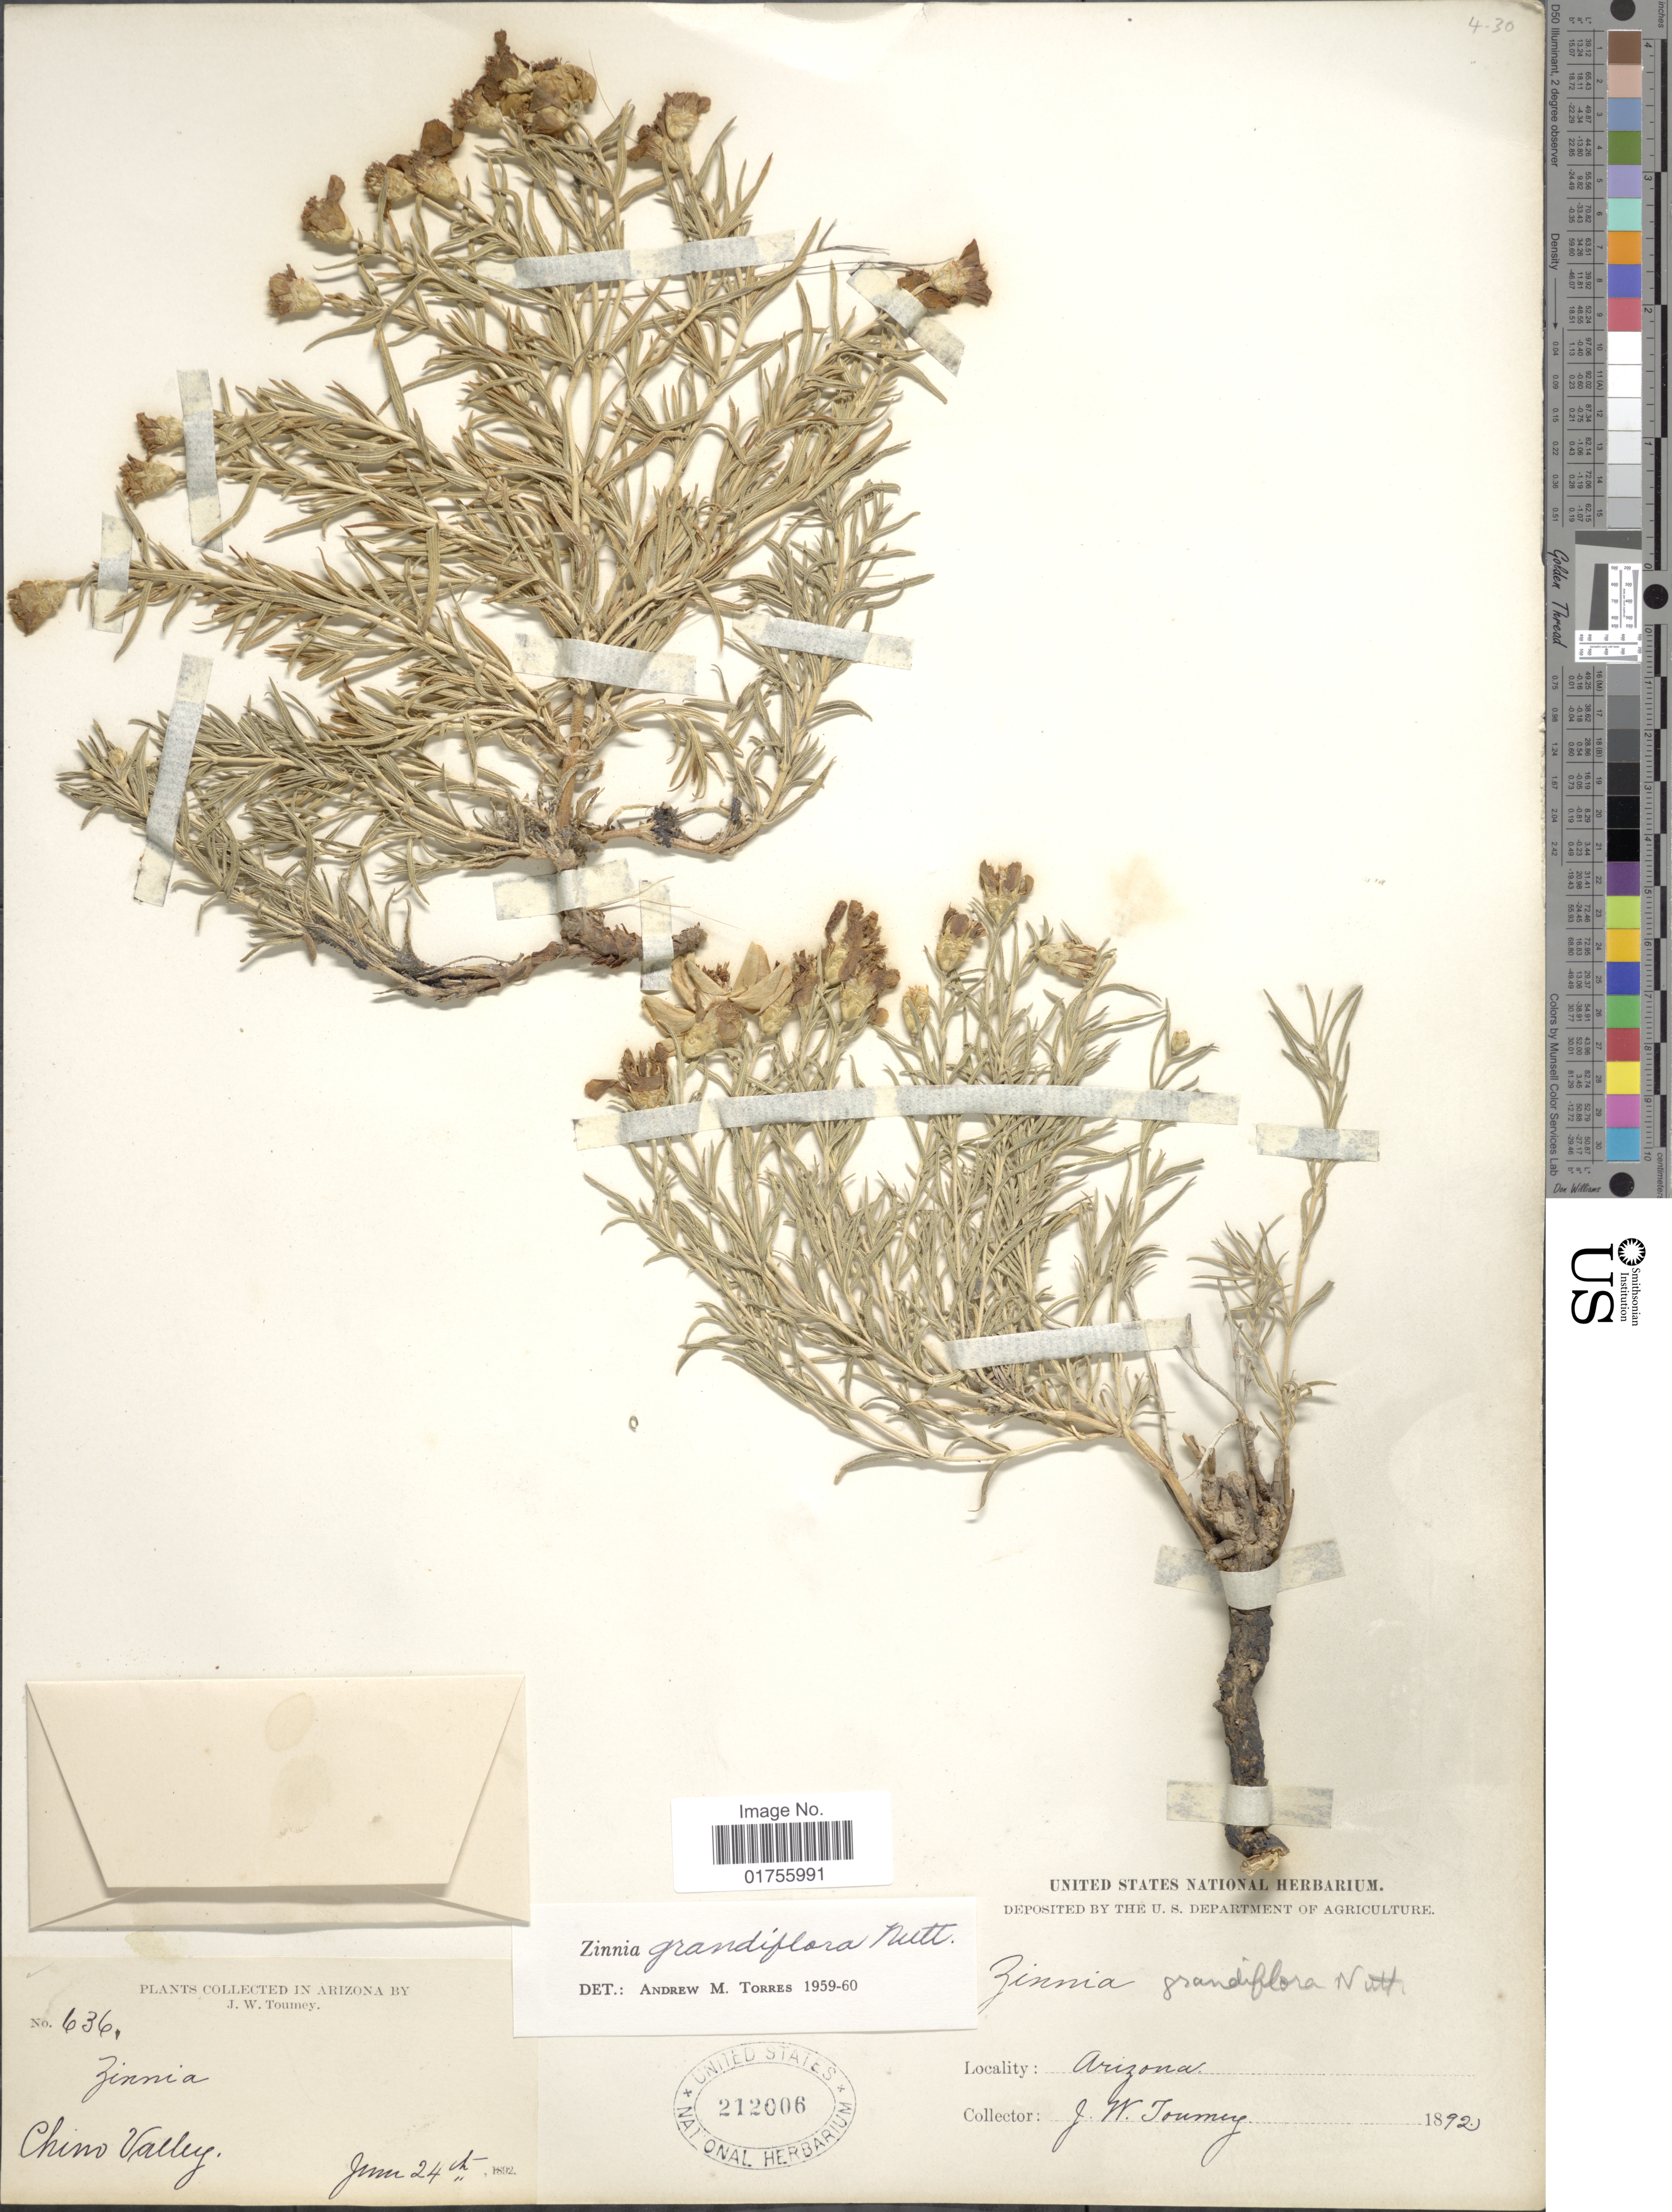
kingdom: Plantae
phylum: Tracheophyta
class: Magnoliopsida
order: Asterales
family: Asteraceae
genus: Zinnia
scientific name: Zinnia grandiflora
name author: Nutt.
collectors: J. W. Toumey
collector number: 636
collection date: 1892-06-24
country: United States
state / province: Arizona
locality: Chino Valley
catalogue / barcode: US 212006